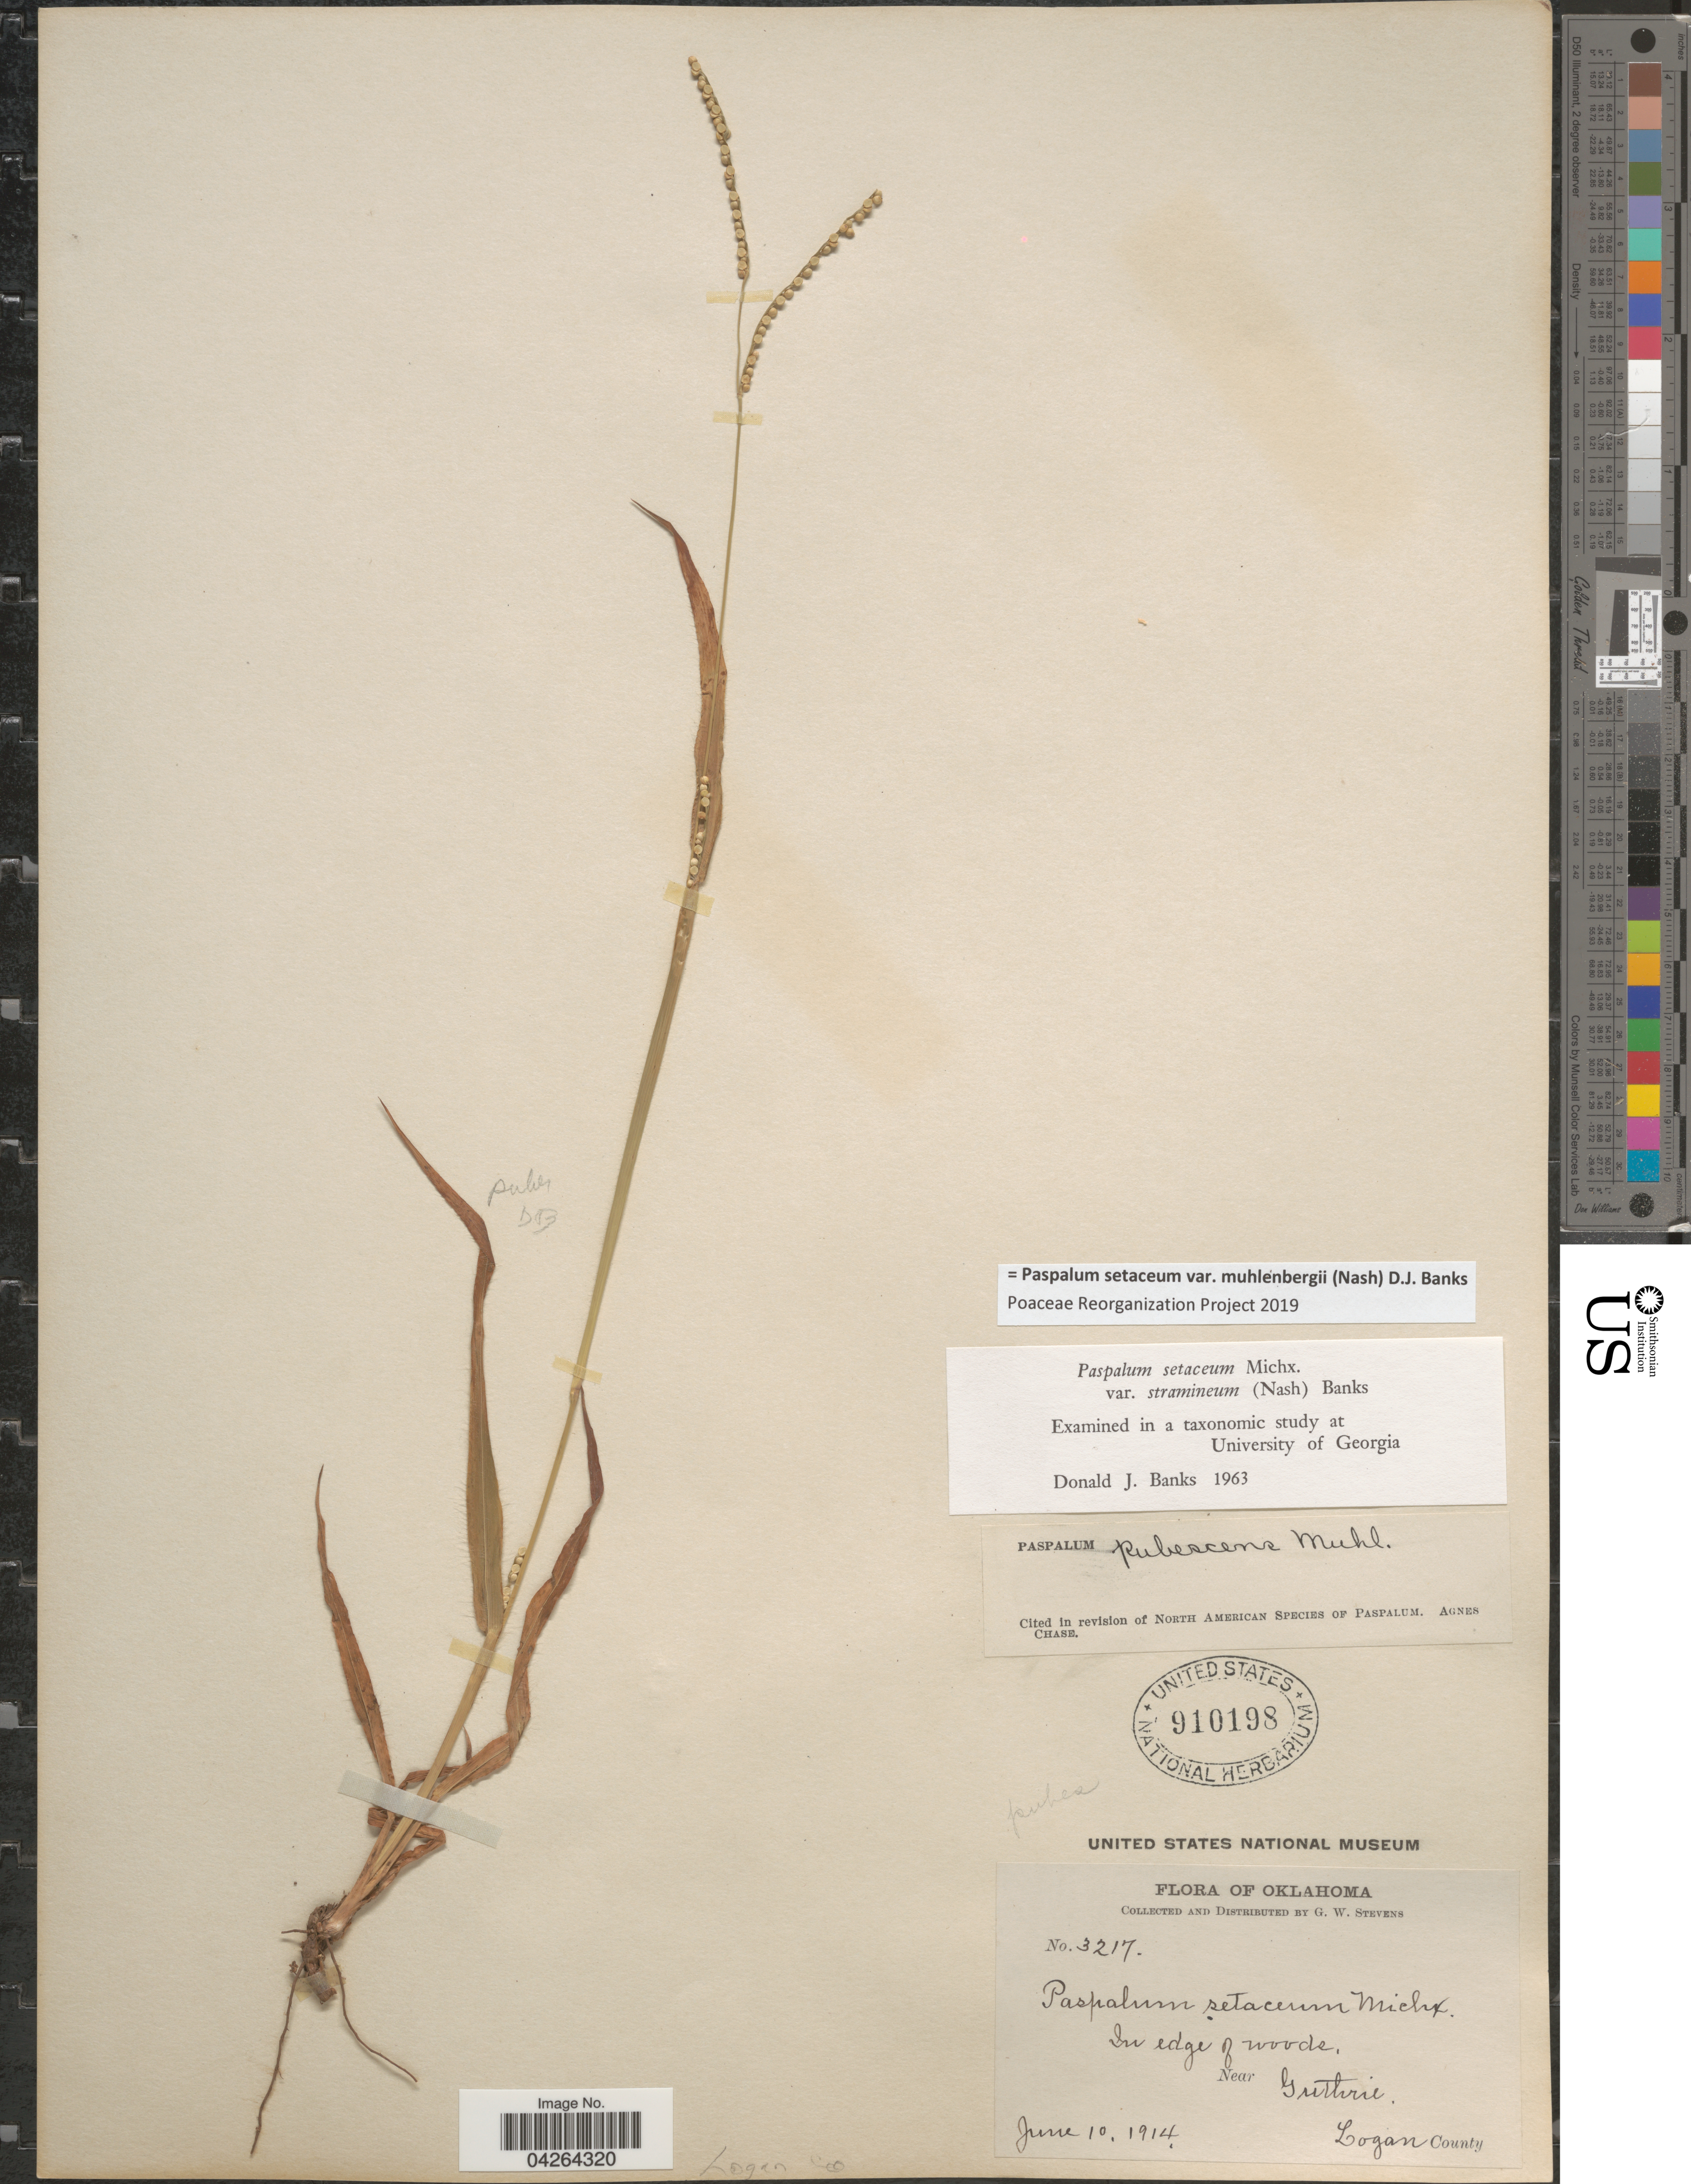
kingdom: Plantae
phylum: Tracheophyta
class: Liliopsida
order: Poales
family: Poaceae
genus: Paspalum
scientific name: Paspalum setaceum var. muhlenbergii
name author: (Nash) D.J. Banks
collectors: G. W. Stevens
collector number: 3217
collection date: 1914-06-10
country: United States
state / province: Oklahoma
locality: In edge of woods. Near Guthrie. Logan County.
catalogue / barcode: US 910198